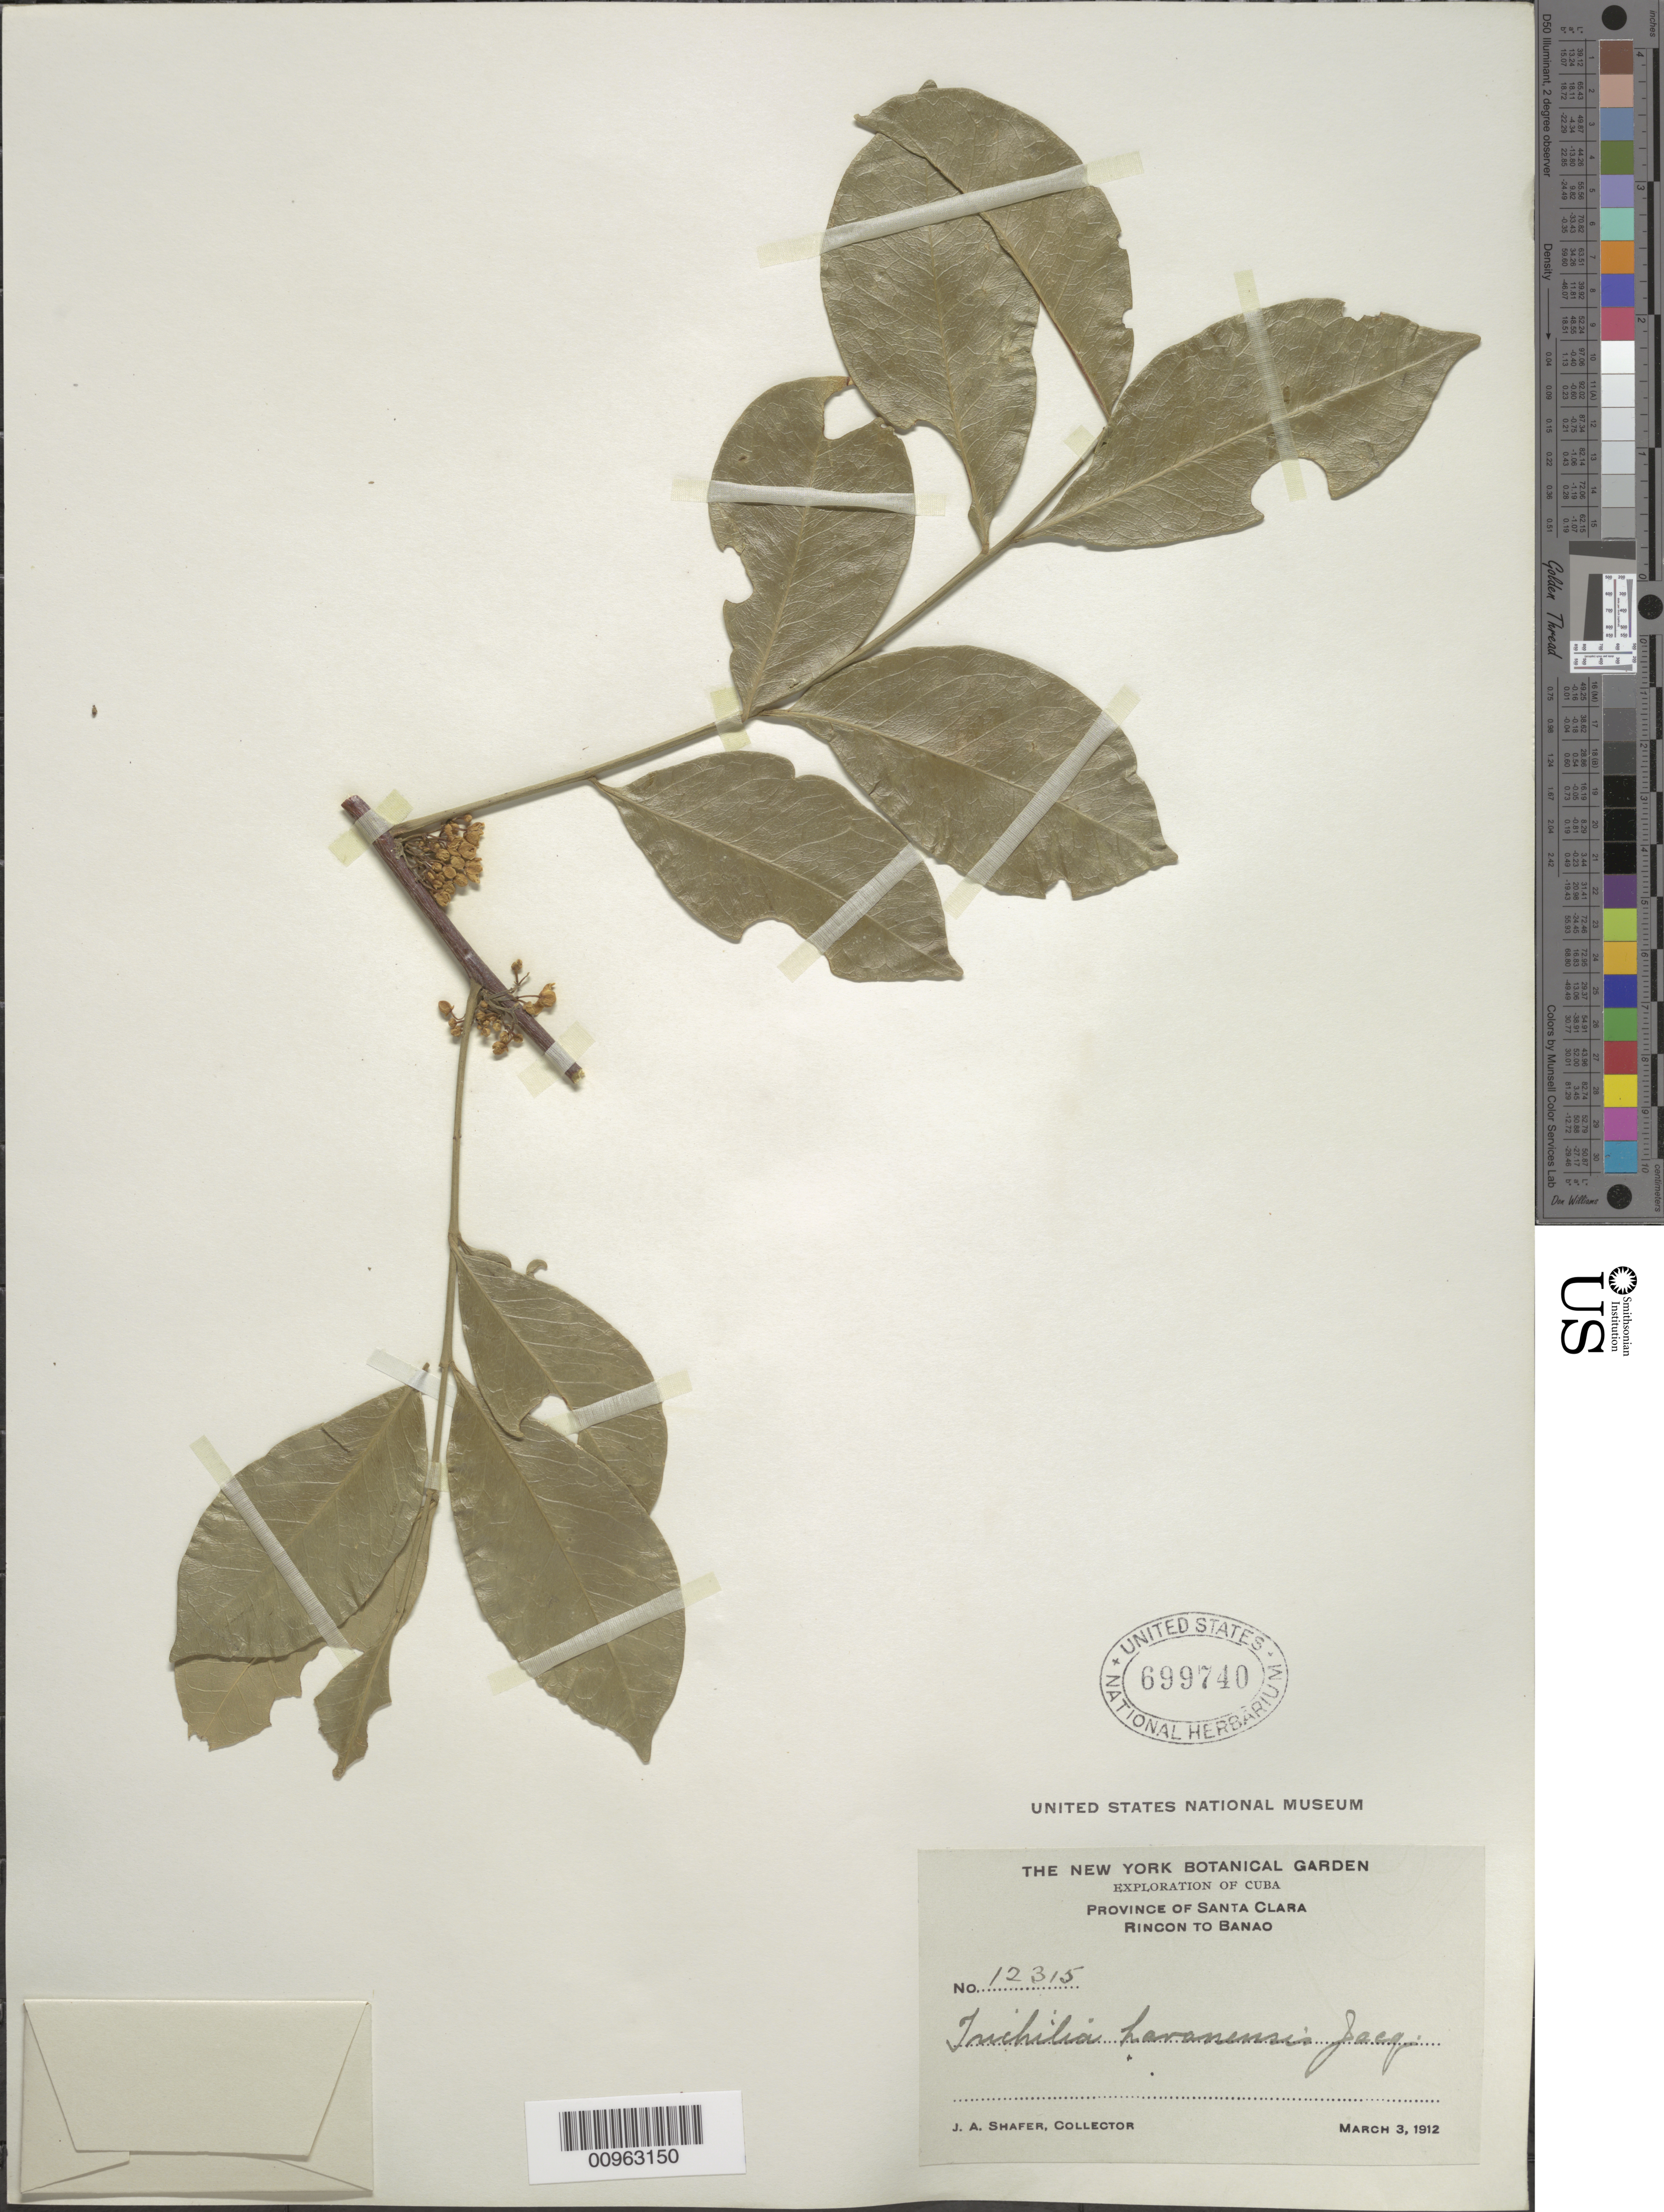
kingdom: Plantae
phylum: Tracheophyta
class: Magnoliopsida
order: Sapindales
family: Meliaceae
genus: Trichilia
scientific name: Trichilia havanensis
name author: Jacq.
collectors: J. A. Shafer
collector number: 12315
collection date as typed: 03 Mar 1912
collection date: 1912-03-03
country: Cuba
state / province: Las Villas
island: Cuba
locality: Rincon to Banao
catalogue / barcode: US 699740